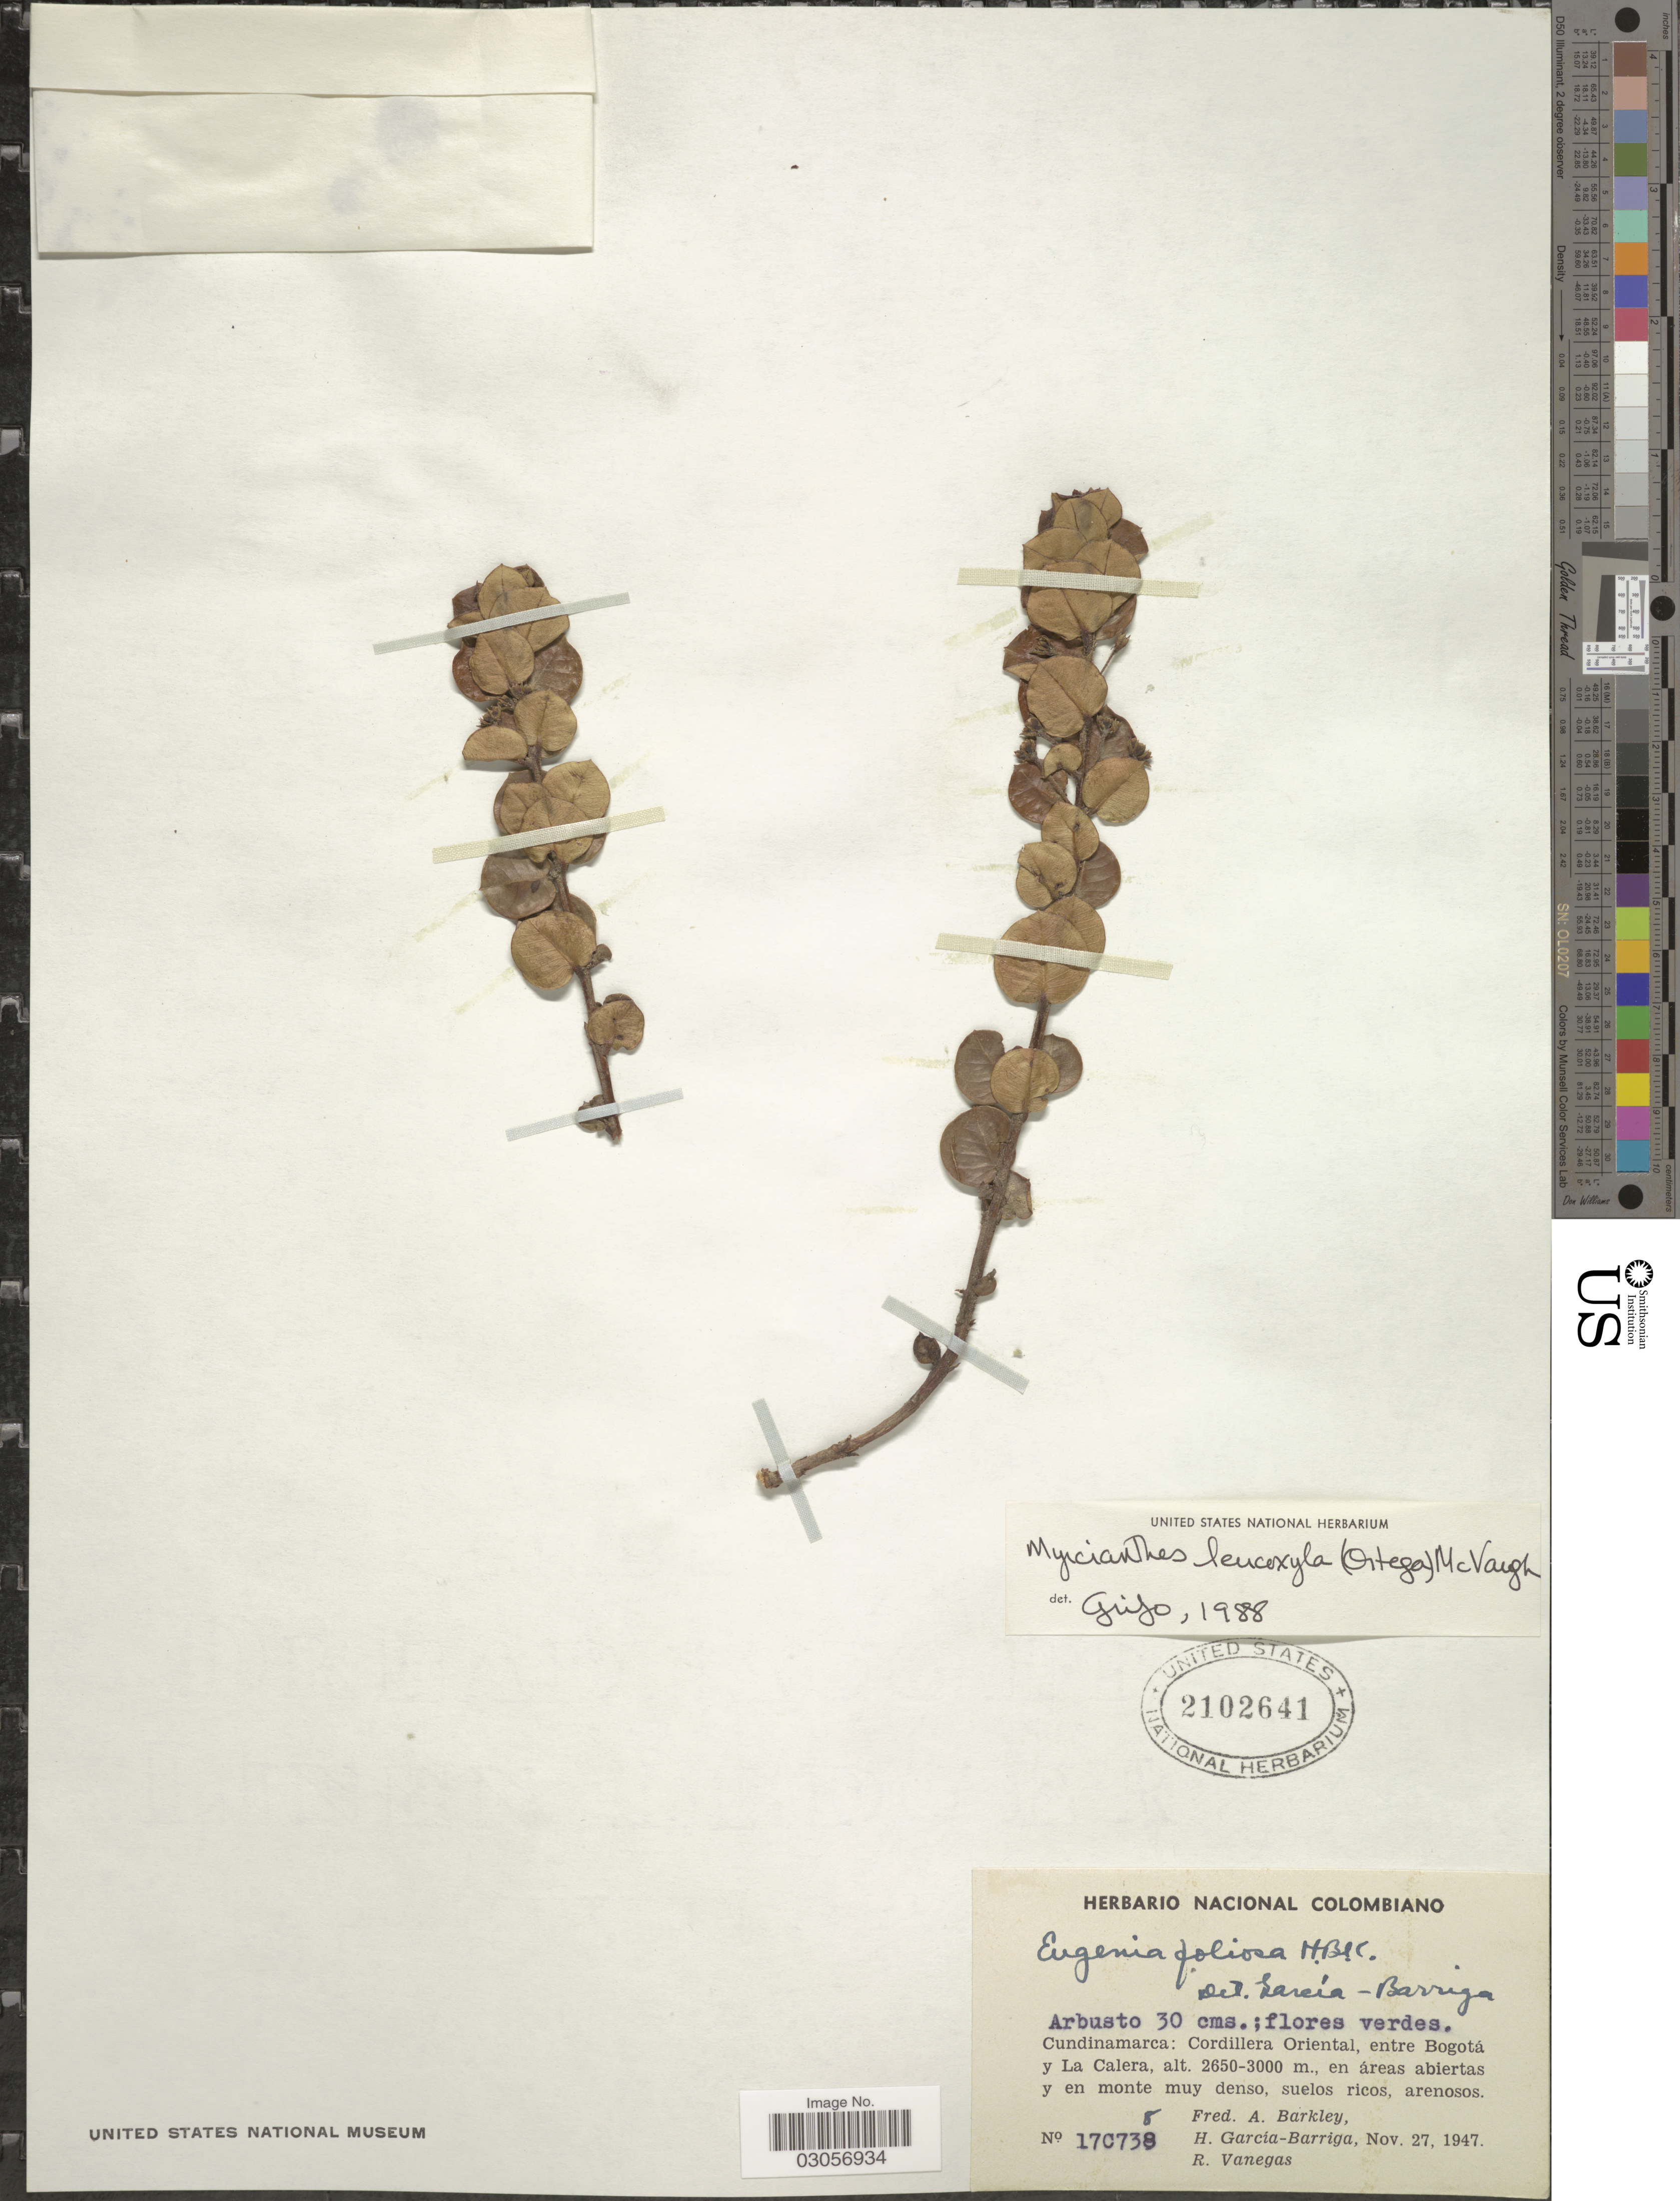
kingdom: Plantae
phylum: Tracheophyta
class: Magnoliopsida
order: Myrtales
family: Myrtaceae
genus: Myrcianthes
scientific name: Myrcianthes leucoxyla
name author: (Ortega) McVaugh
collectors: F. A. Barkley, H. García Barriga & R. Vanegas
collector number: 17C738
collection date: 1947-11-27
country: Colombia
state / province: Cundinamarca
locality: Cordillrea Oriental, entre Bogotá y La Calera.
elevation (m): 2650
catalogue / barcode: US 2102641